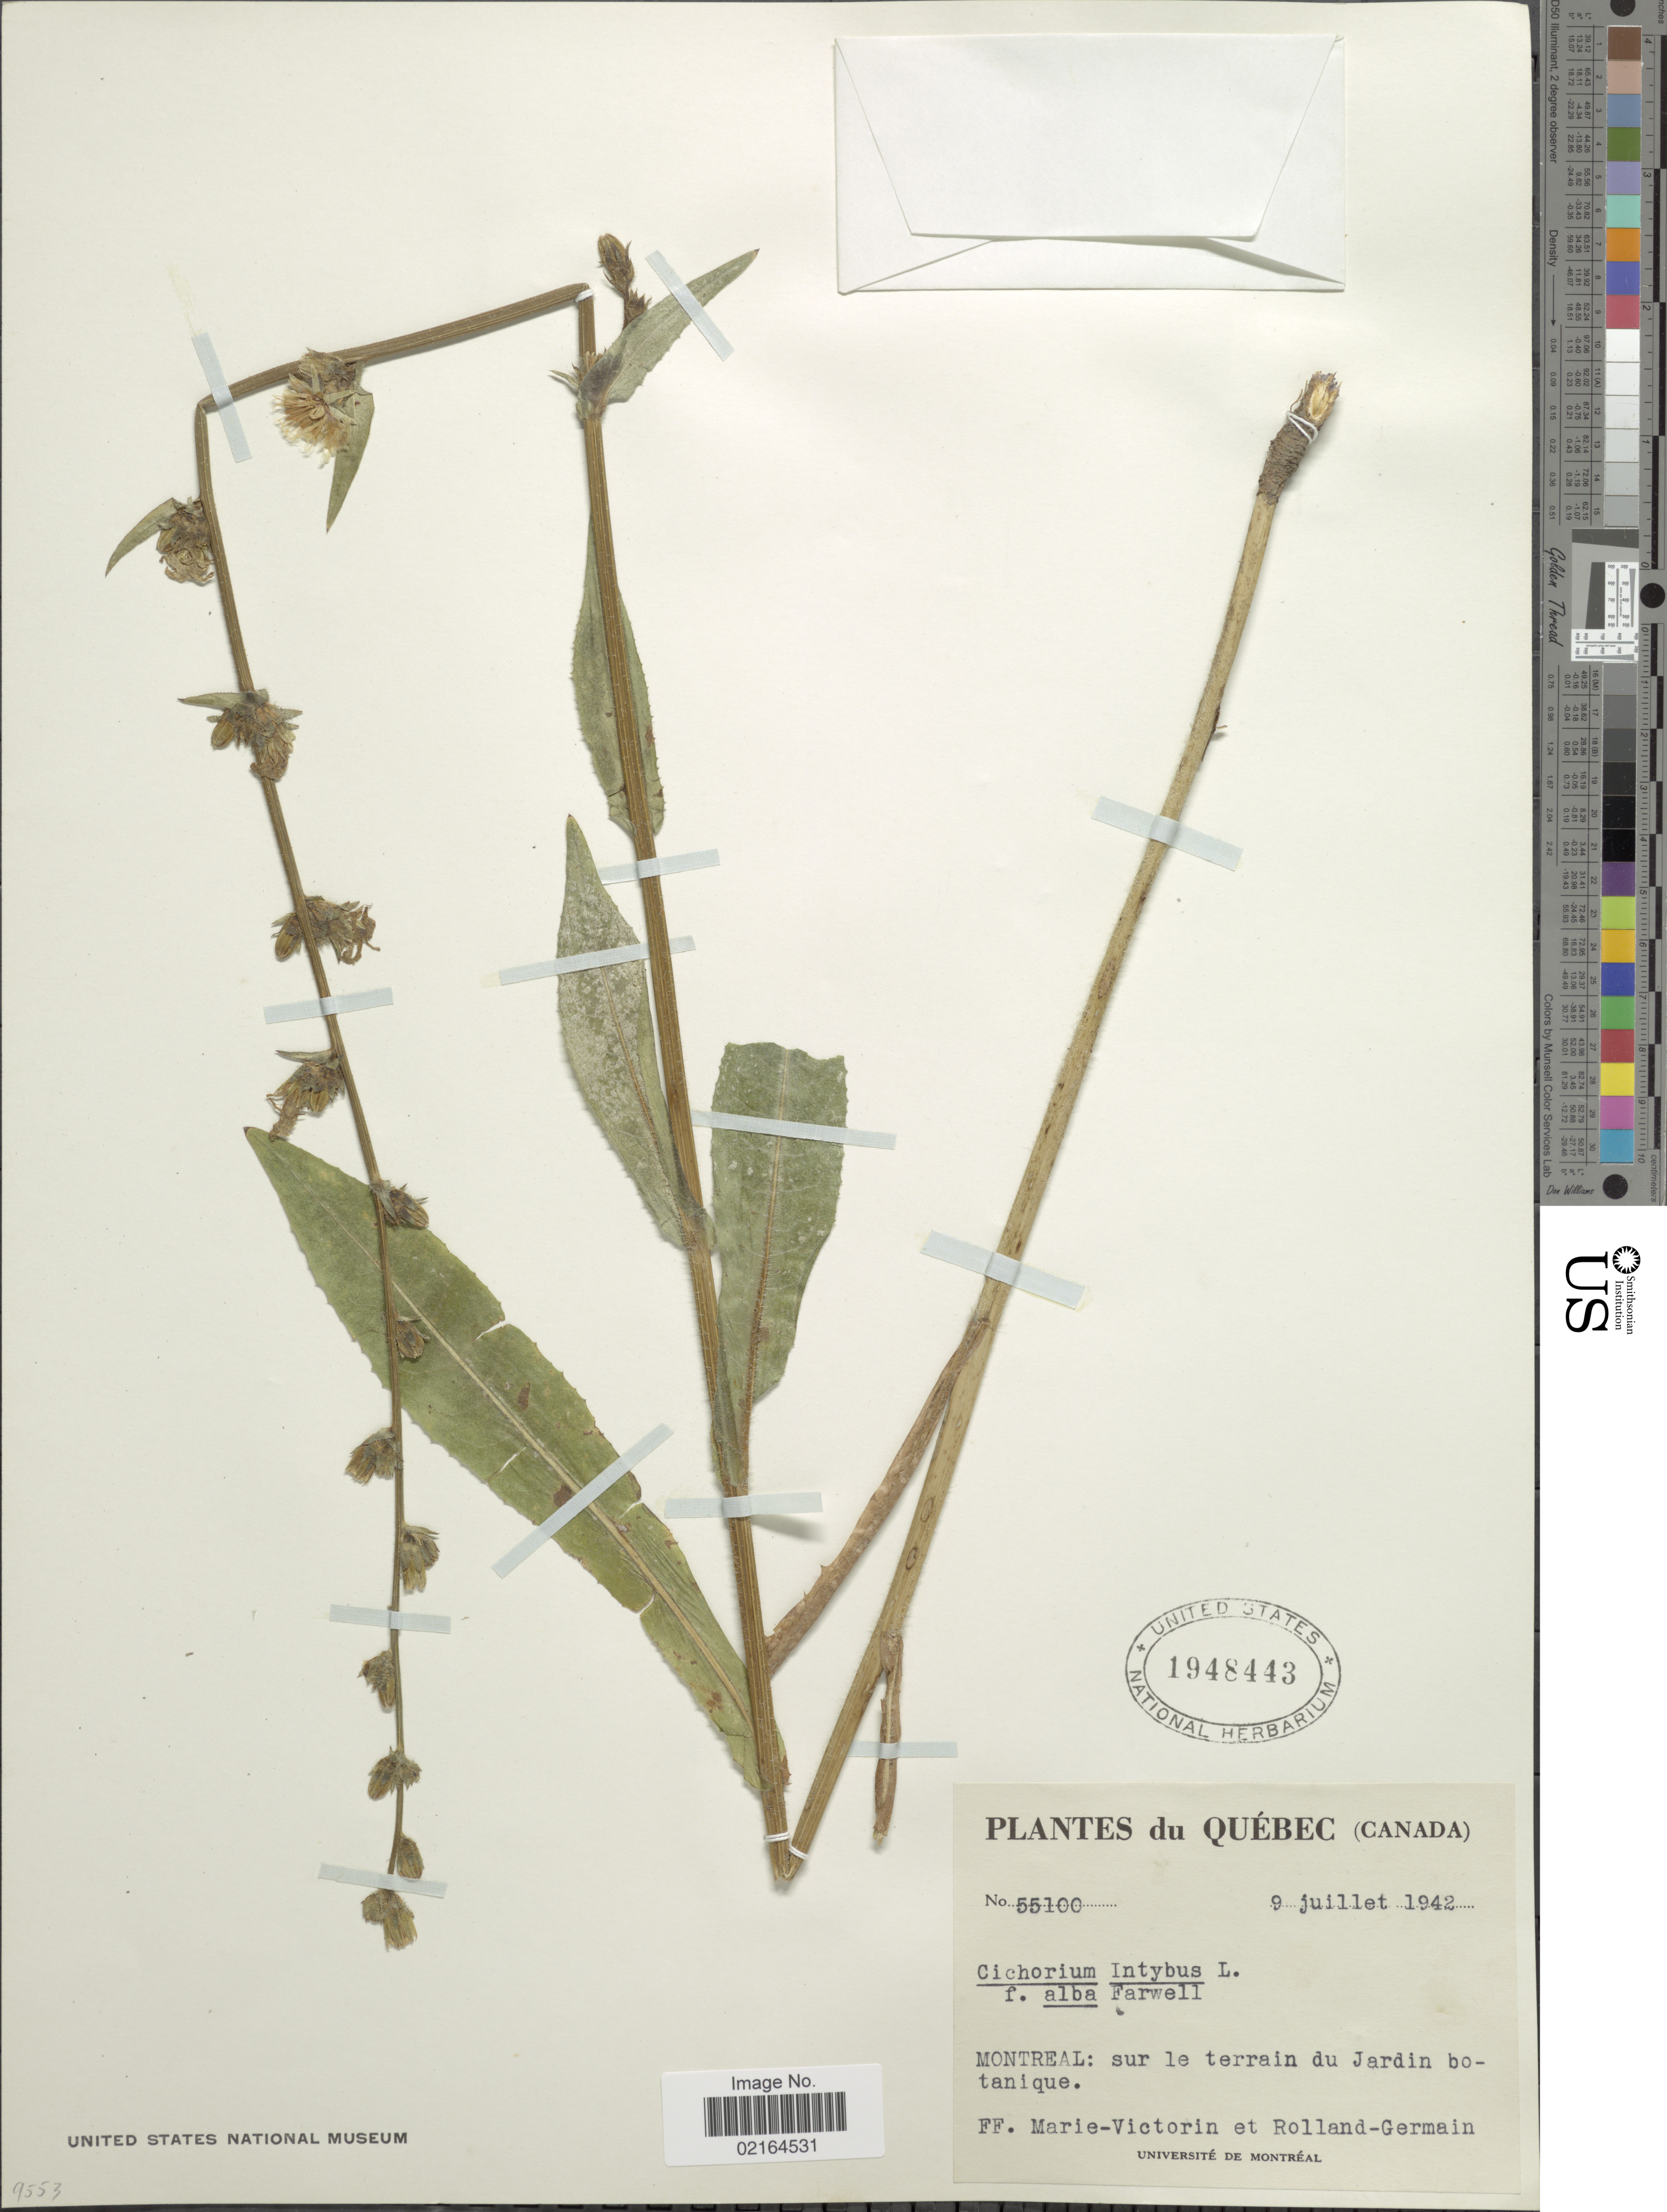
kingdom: Plantae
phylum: Tracheophyta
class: Magnoliopsida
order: Asterales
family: Asteraceae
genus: Cichorium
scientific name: Cichorium intybus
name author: L.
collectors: F. Marie-Victorin & Rolland-Germain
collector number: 55100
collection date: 1942-07-09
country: Canada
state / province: Quebec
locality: Montreal: sur le terrain du Jardin botanique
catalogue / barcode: US 1948443